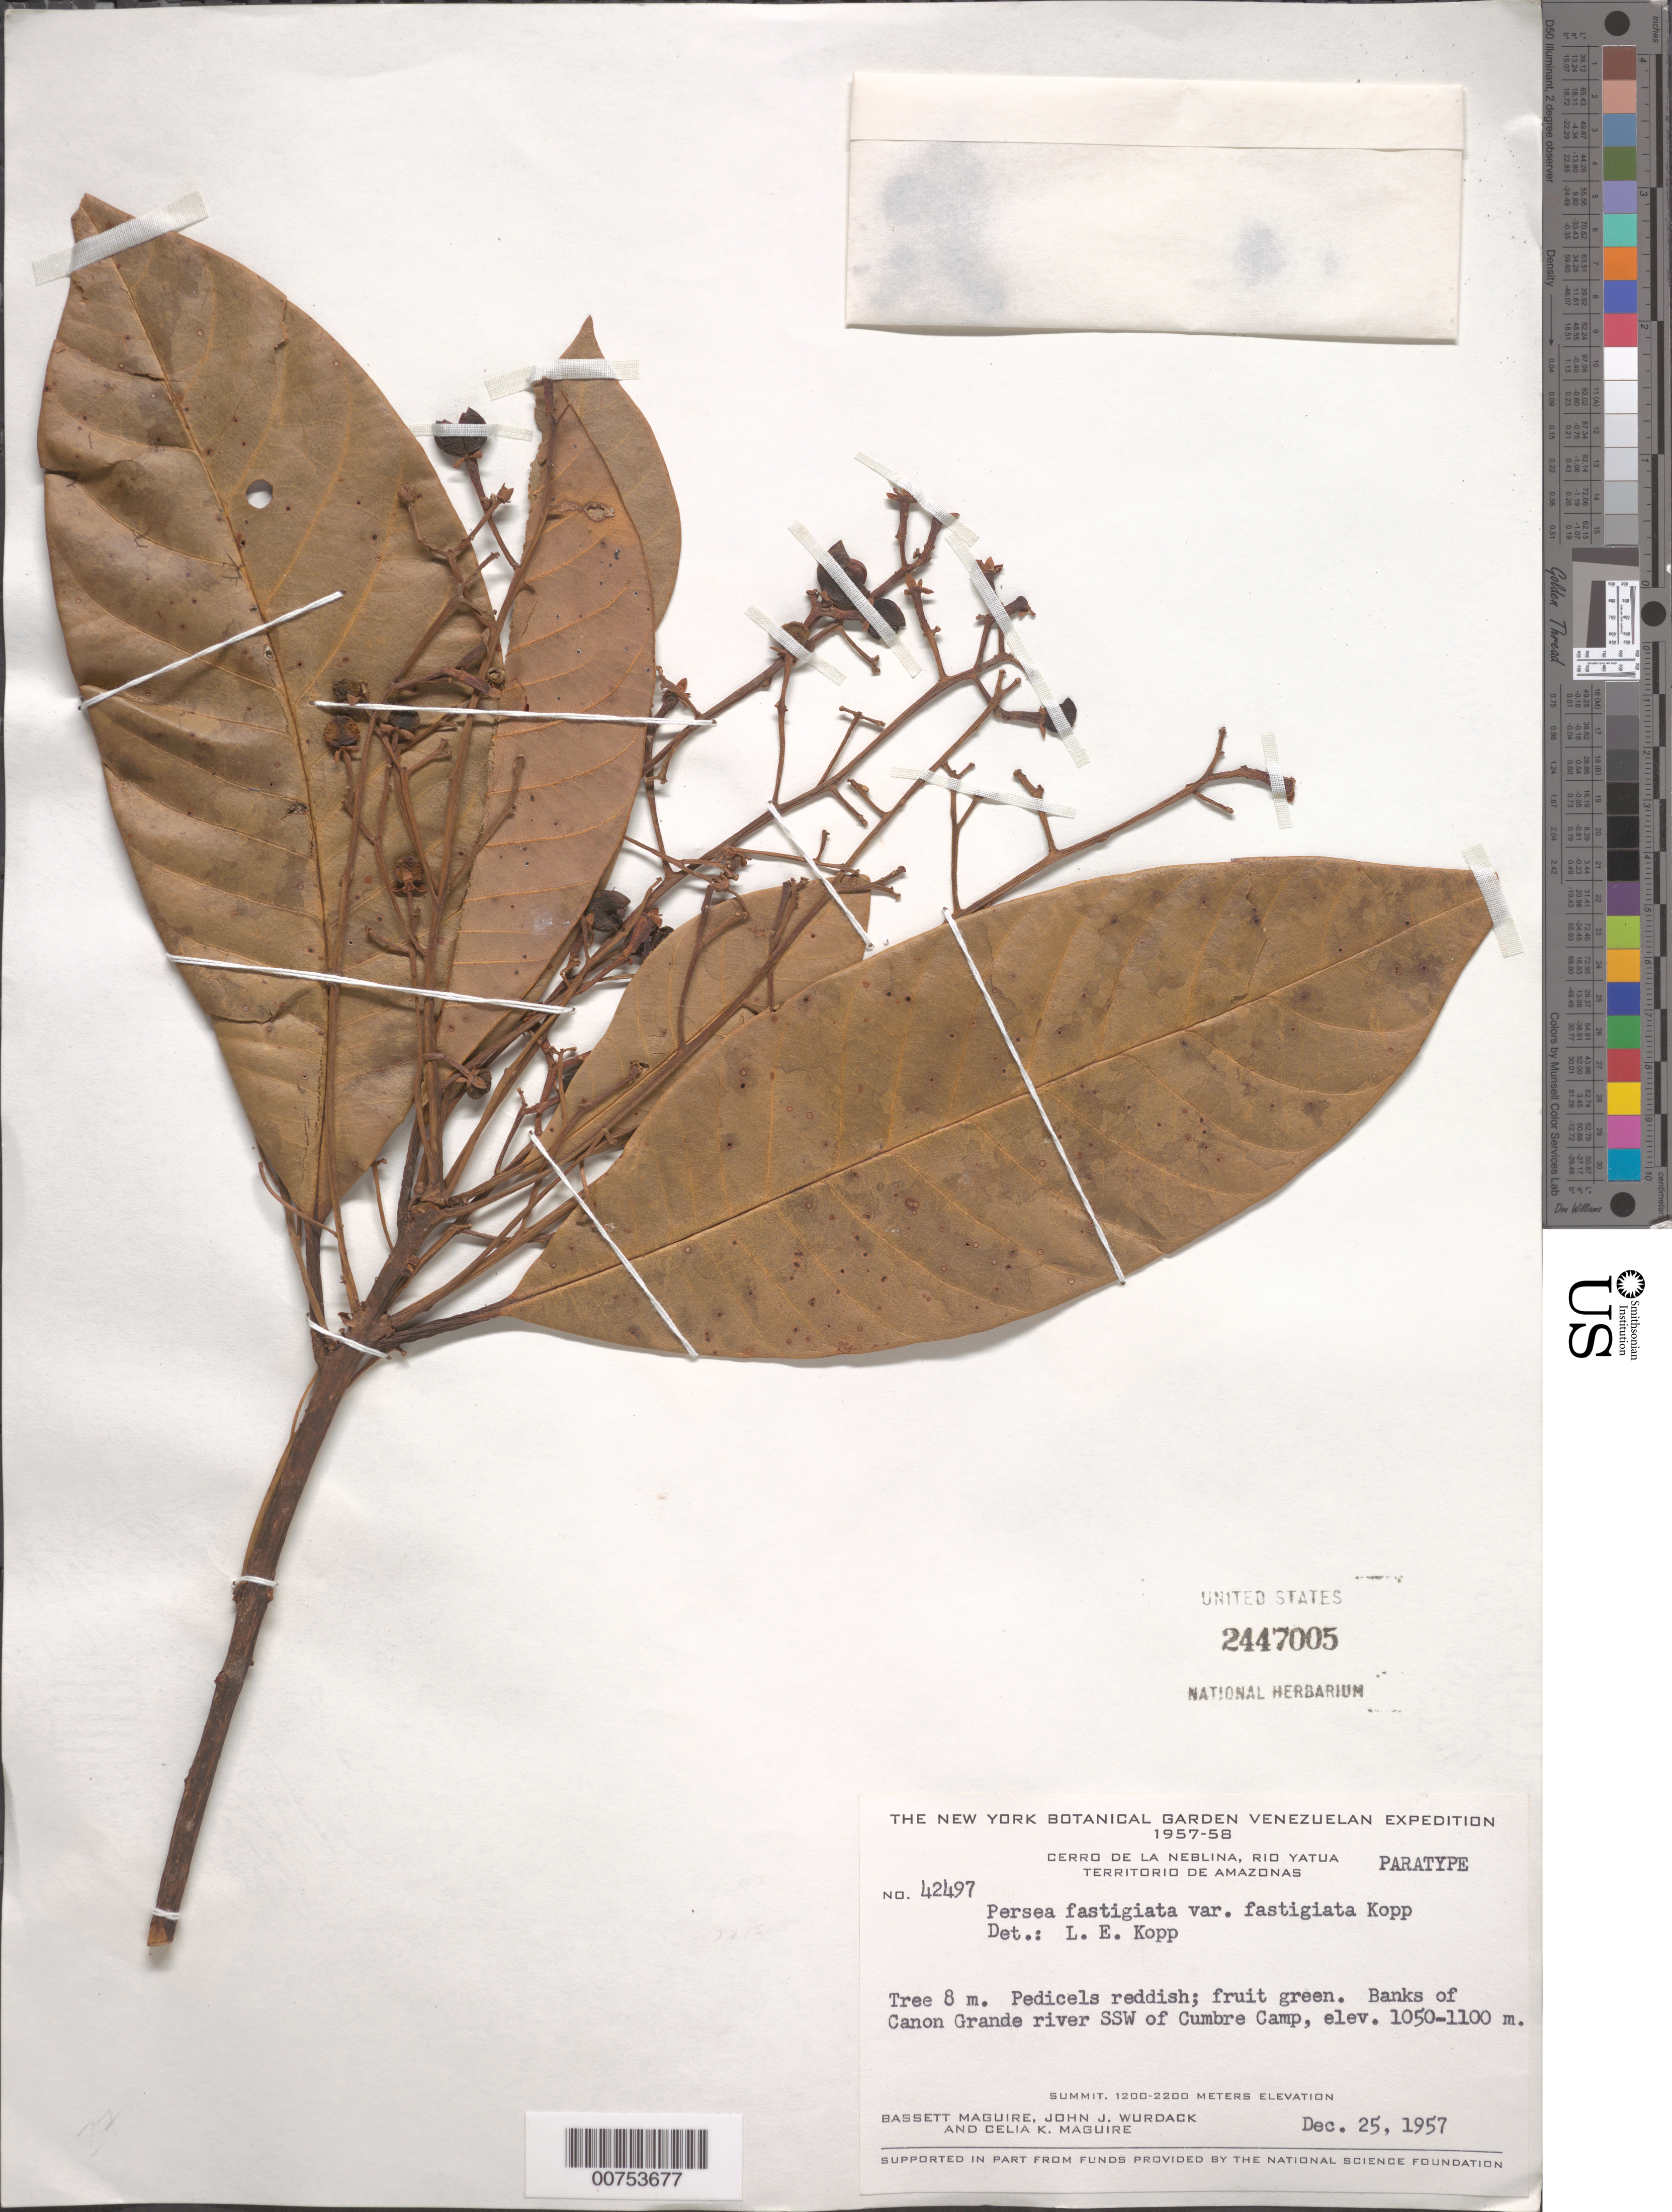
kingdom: Plantae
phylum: Tracheophyta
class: Magnoliopsida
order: Laurales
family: Lauraceae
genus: Persea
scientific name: Persea fastigiata var. fastigiata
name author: L.E. Kopp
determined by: Kopp, L. E., (NY), New York Botanical Garden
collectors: B. Maguire, J. J. Wurdack & C. K. Maguire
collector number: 42497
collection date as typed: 25-Dec-57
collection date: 1957-12-25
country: Venezuela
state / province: Amazonas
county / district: Río Negro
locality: Cerro de la Neblina, Río Yatua, Caño Grande, SSW of Cumbre Camp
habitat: Riverbank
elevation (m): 1050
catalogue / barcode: US 2447005